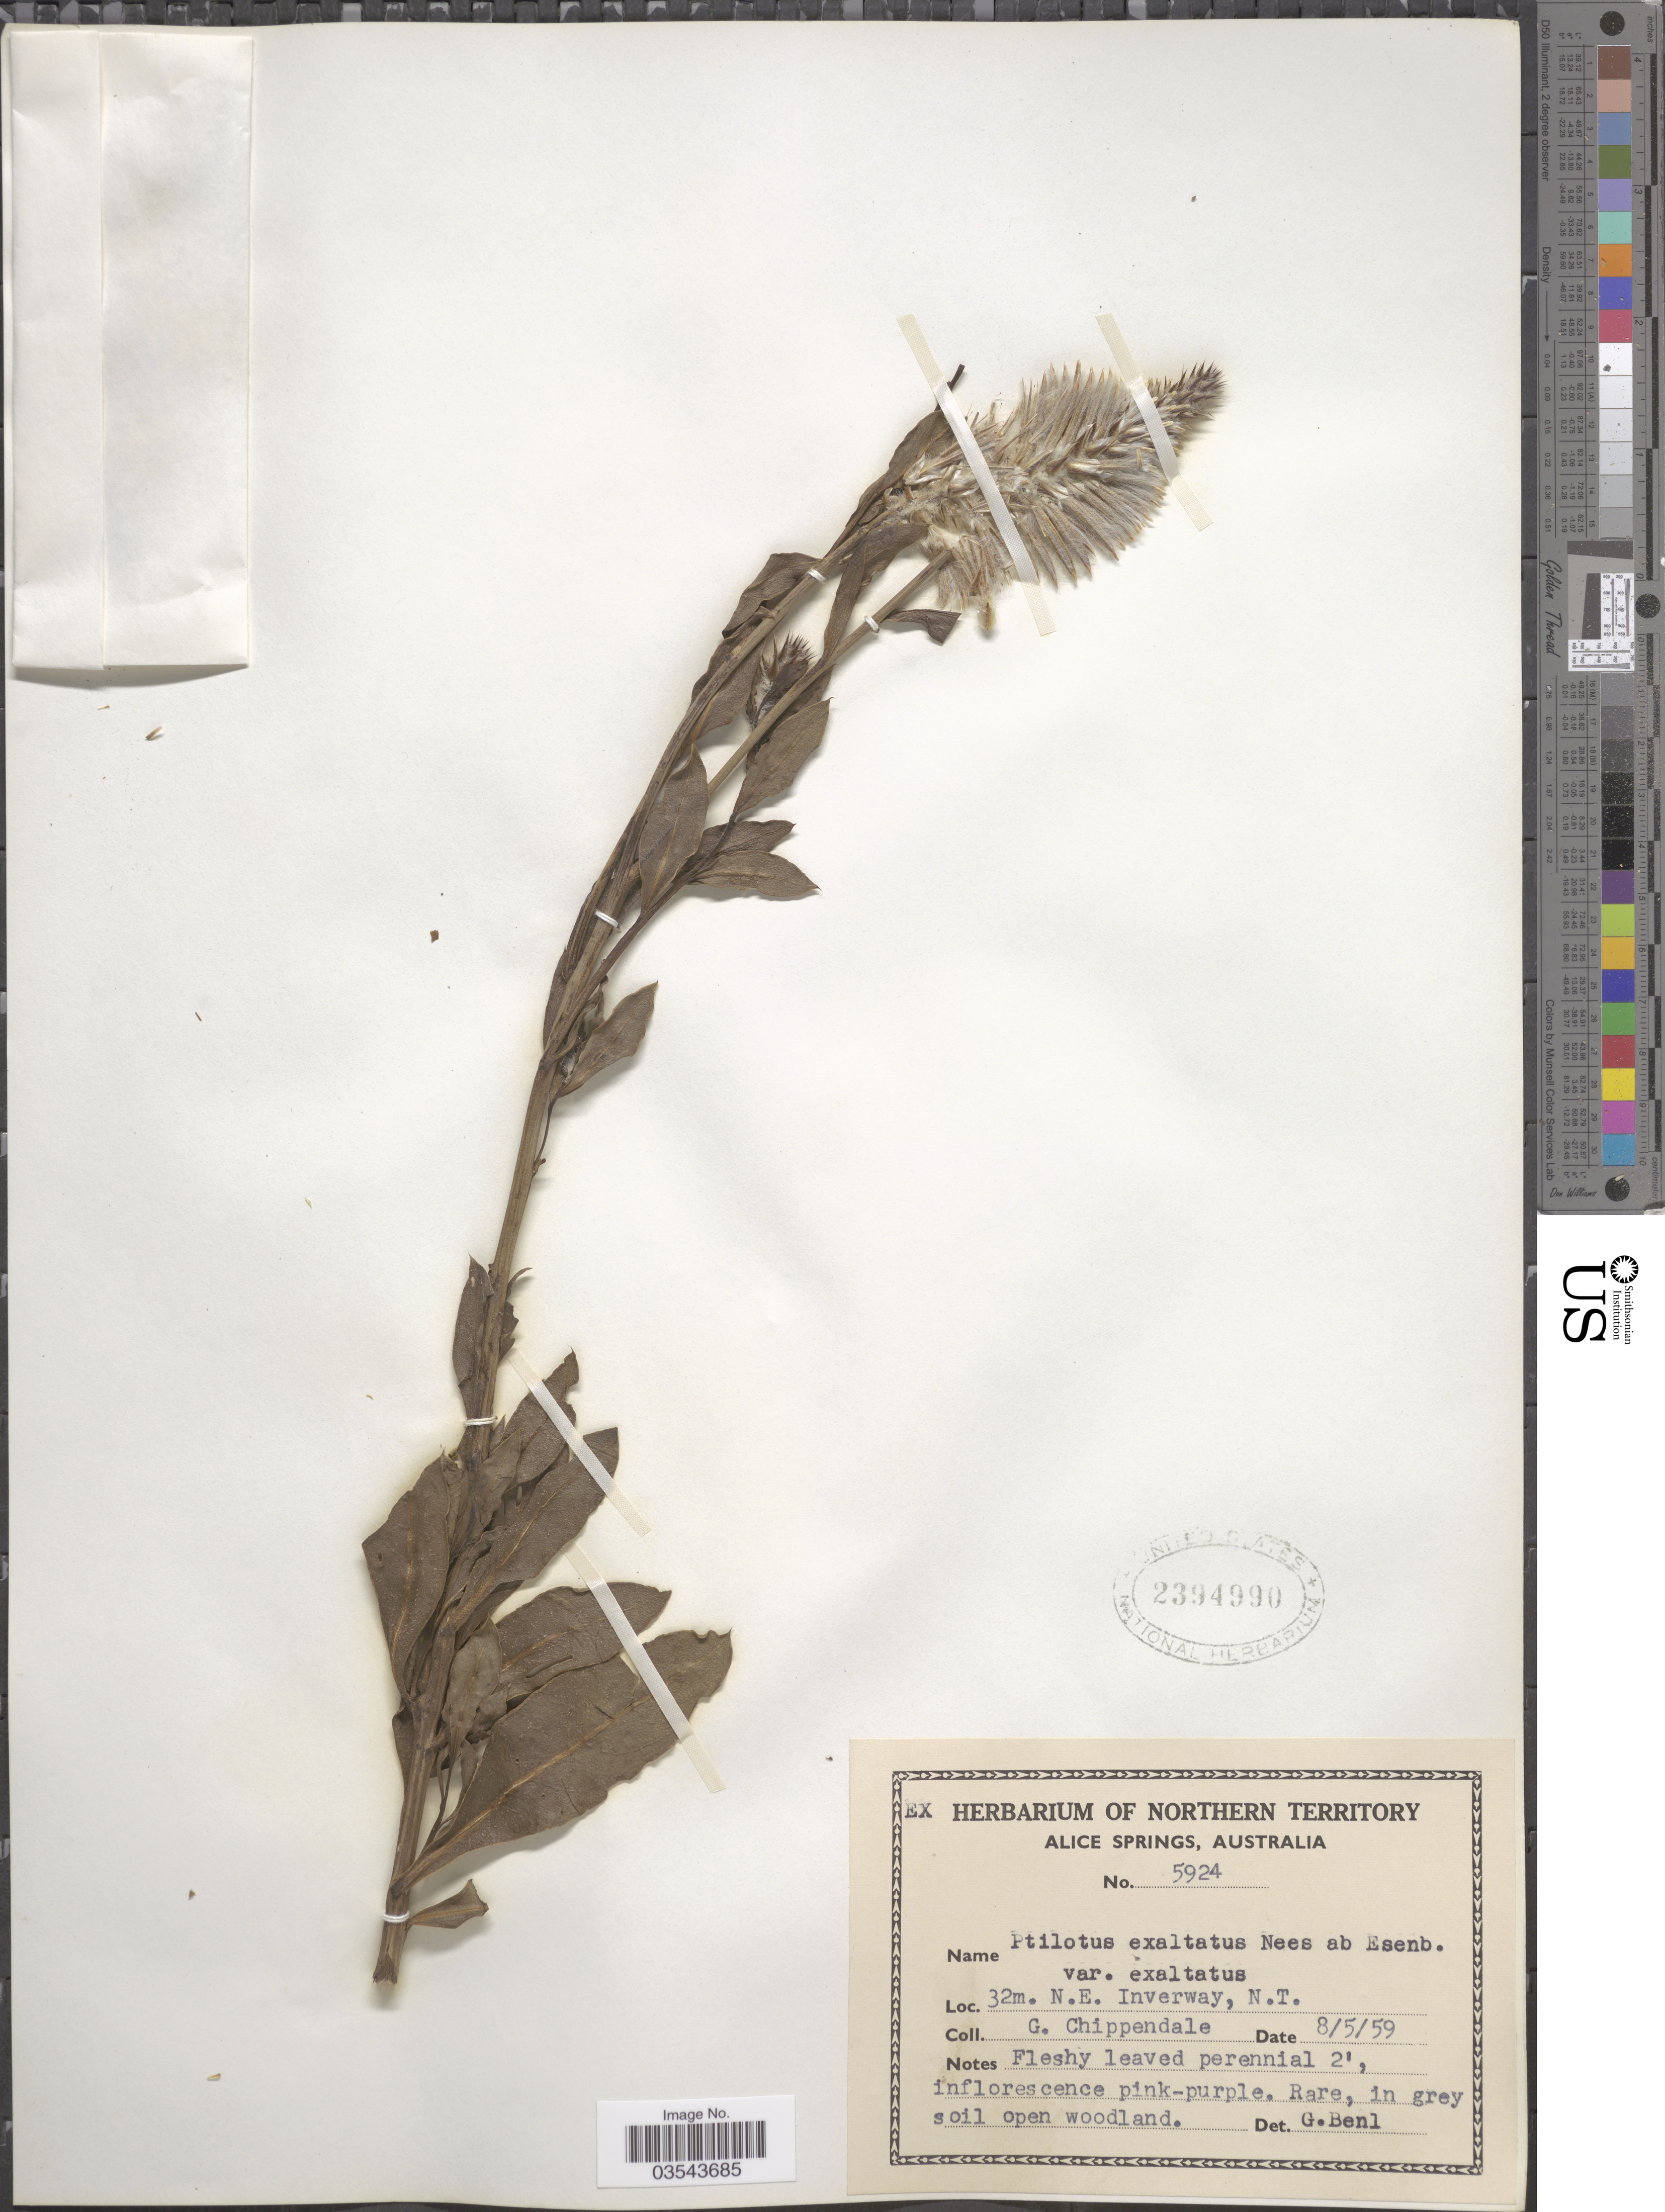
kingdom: Plantae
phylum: Tracheophyta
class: Magnoliopsida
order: Caryophyllales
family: Amaranthaceae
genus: Ptilotus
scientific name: Ptilotus exaltatus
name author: Nees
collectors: G. Chippendale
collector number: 5924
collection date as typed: Transcribed d/m/y: 8/5/59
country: Australia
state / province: Northern Territory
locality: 32m. N.E. Inverway, N.T.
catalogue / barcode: US 2394990